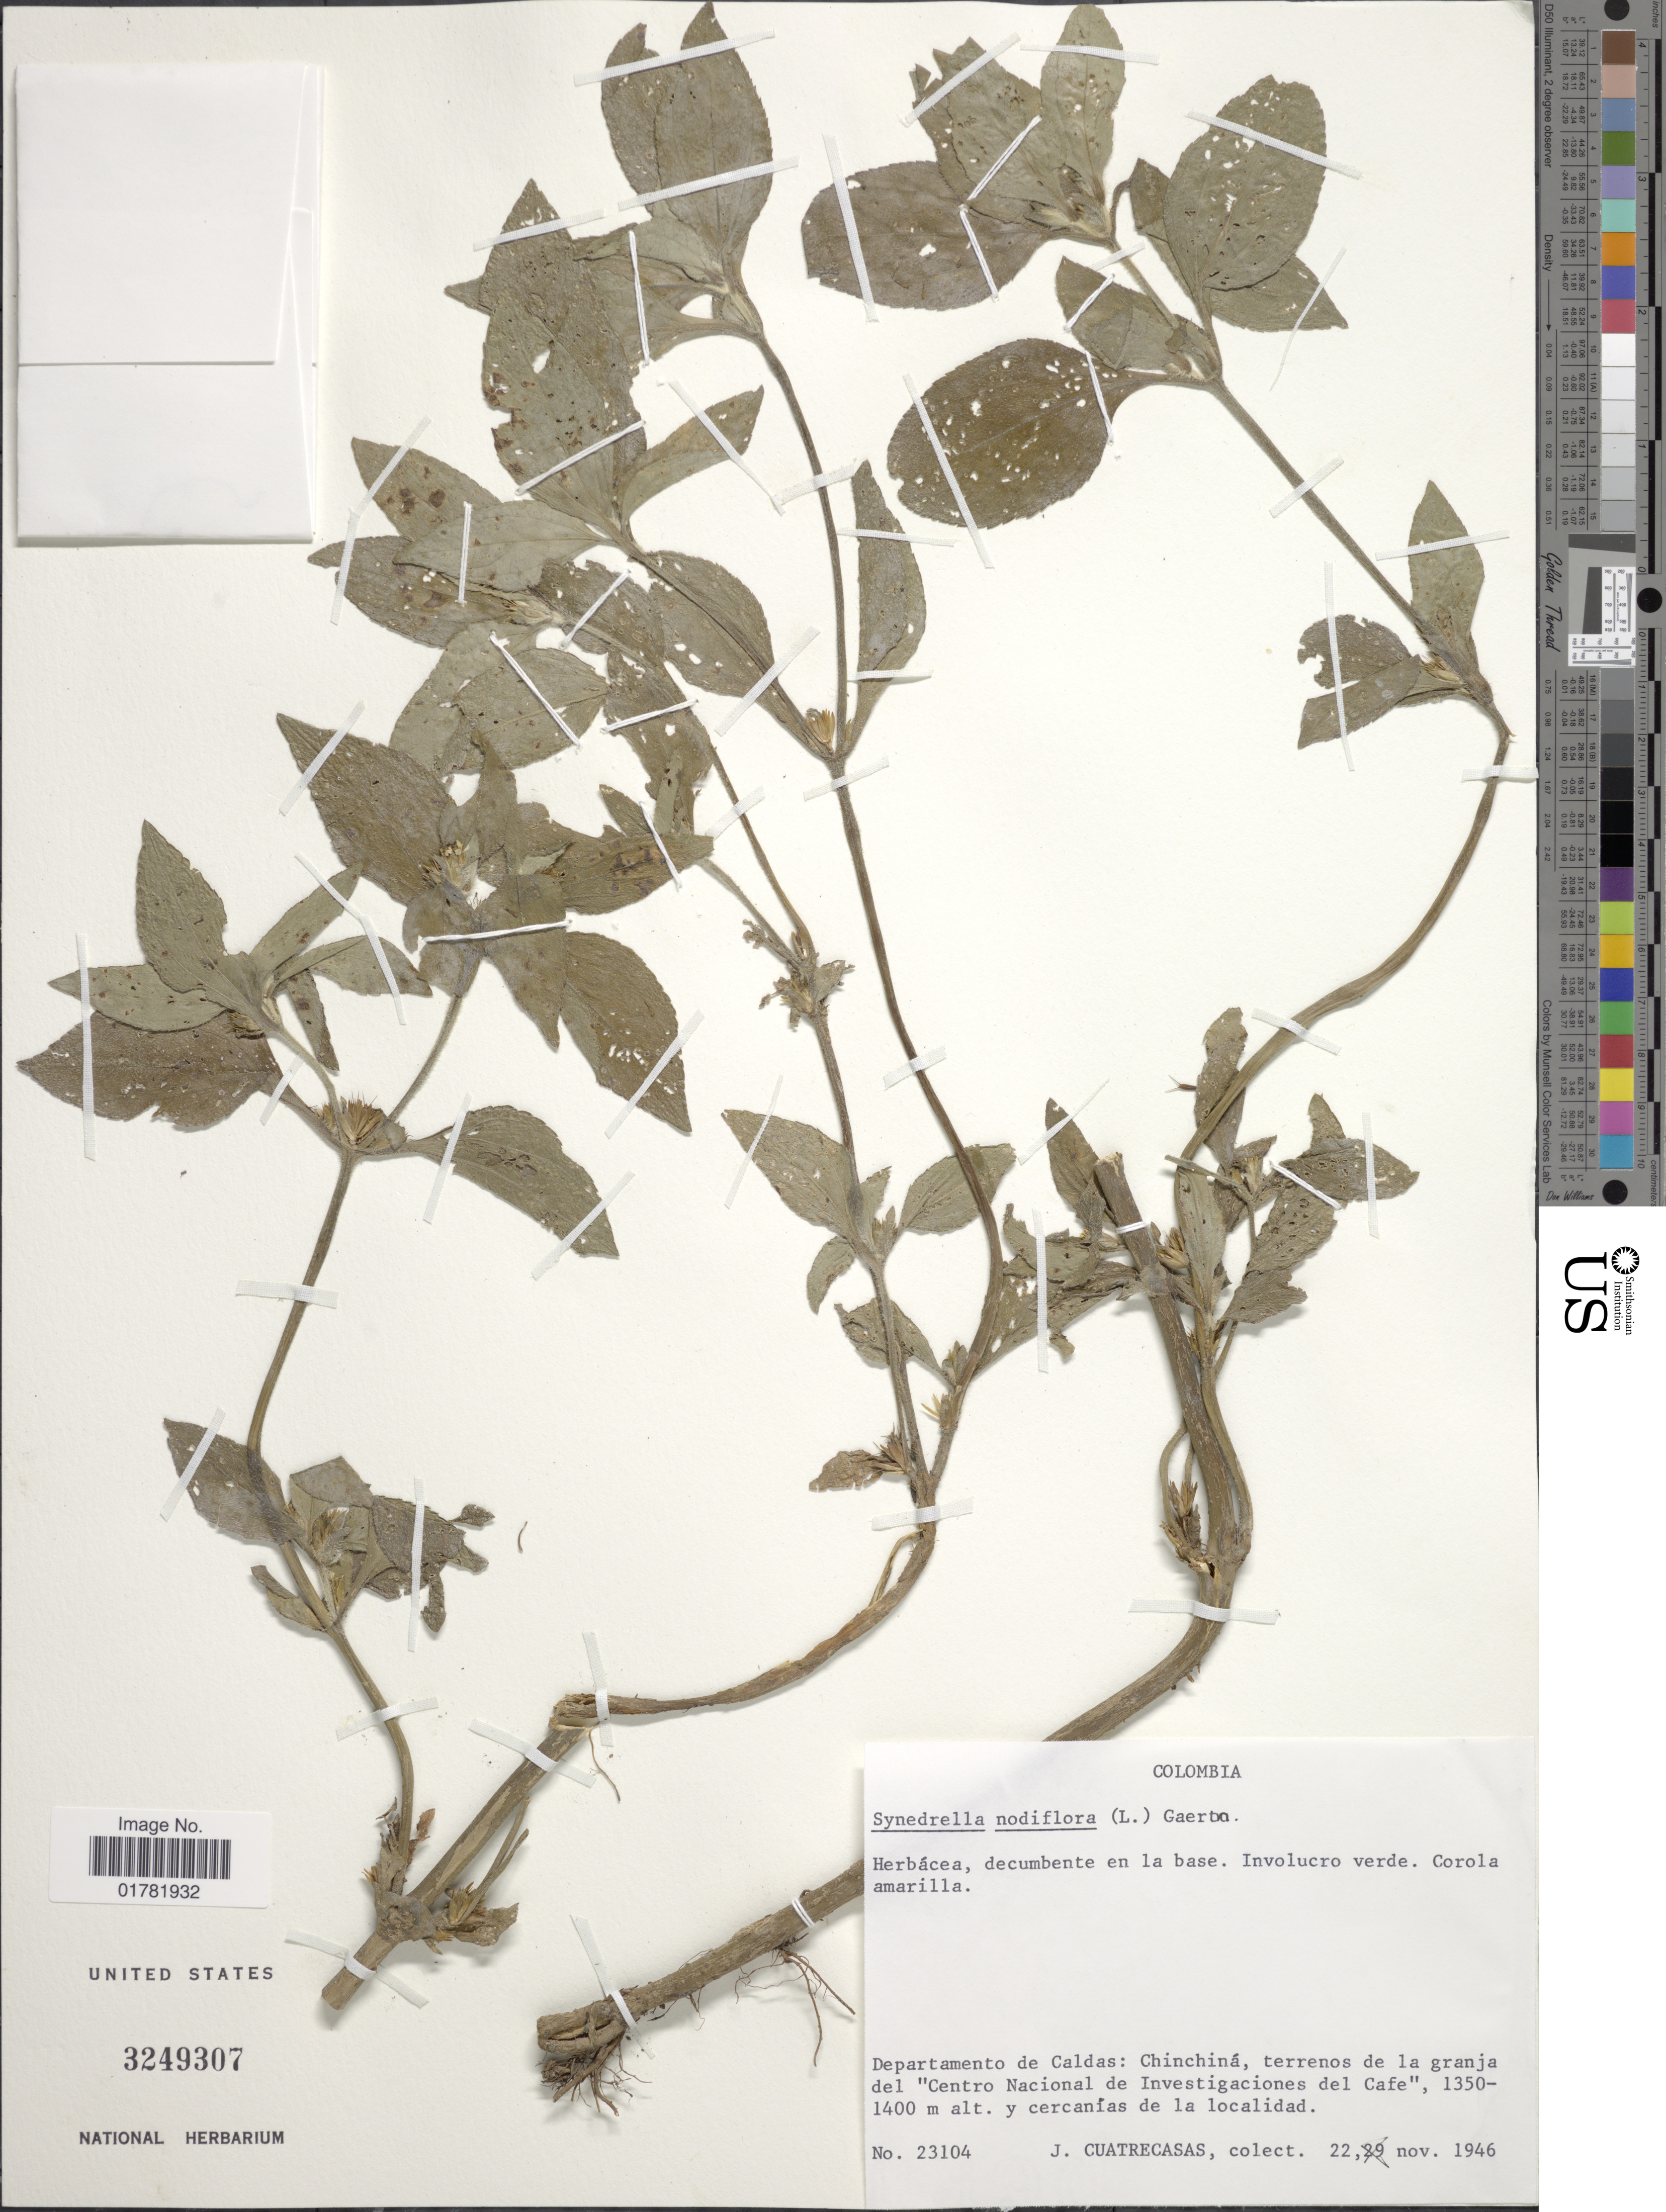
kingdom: Plantae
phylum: Tracheophyta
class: Magnoliopsida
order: Asterales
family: Asteraceae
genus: Synedrella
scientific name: Synedrella nodiflora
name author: (L.) Gaertn.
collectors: J. Cuatrecasas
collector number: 23104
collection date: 1946-11-22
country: Colombia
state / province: Caldas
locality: Departamento de Caldas: Chinchiná, terrenos de la granja del 'Centro de Investigaciones del Cafe' y cercanías de la localidad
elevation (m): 1350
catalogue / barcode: US 3249307